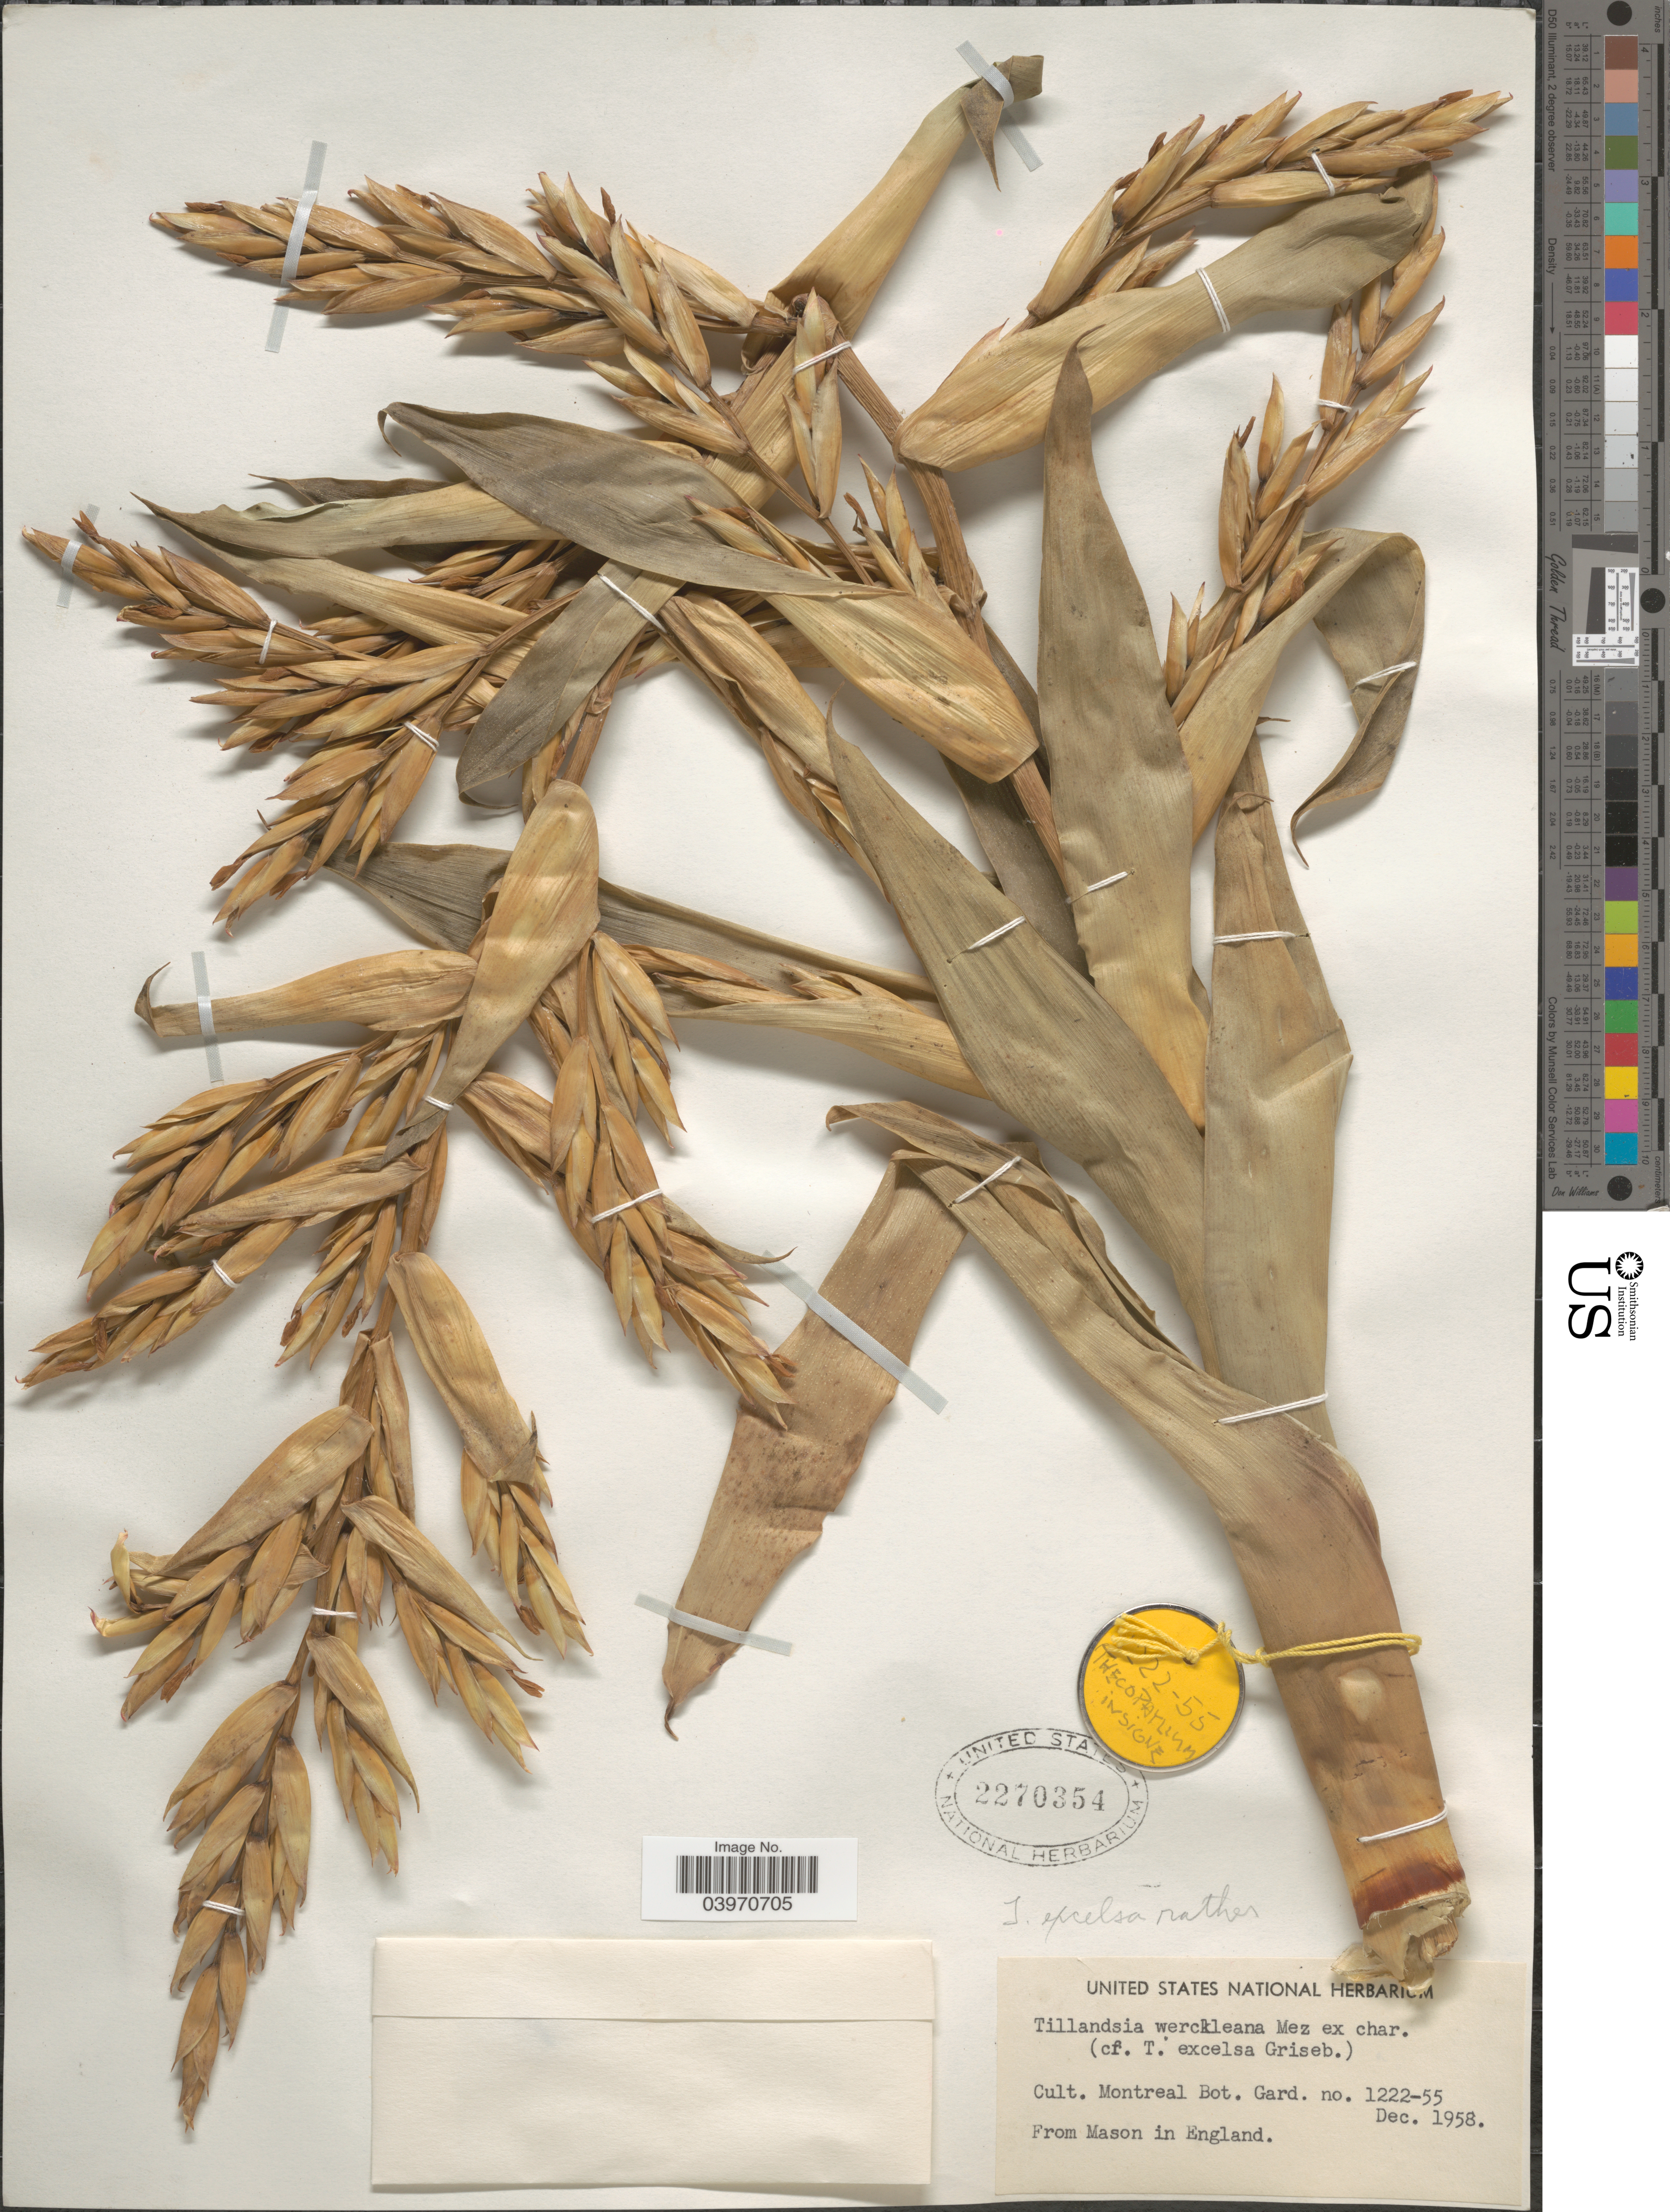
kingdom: Plantae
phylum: Tracheophyta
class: Liliopsida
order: Poales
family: Bromeliaceae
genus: Tillandsia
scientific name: Tillandsia excelsa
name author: Griseb.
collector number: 1222-55?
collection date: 1958-12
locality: Montreal Bot. Gard.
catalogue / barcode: US 2270354